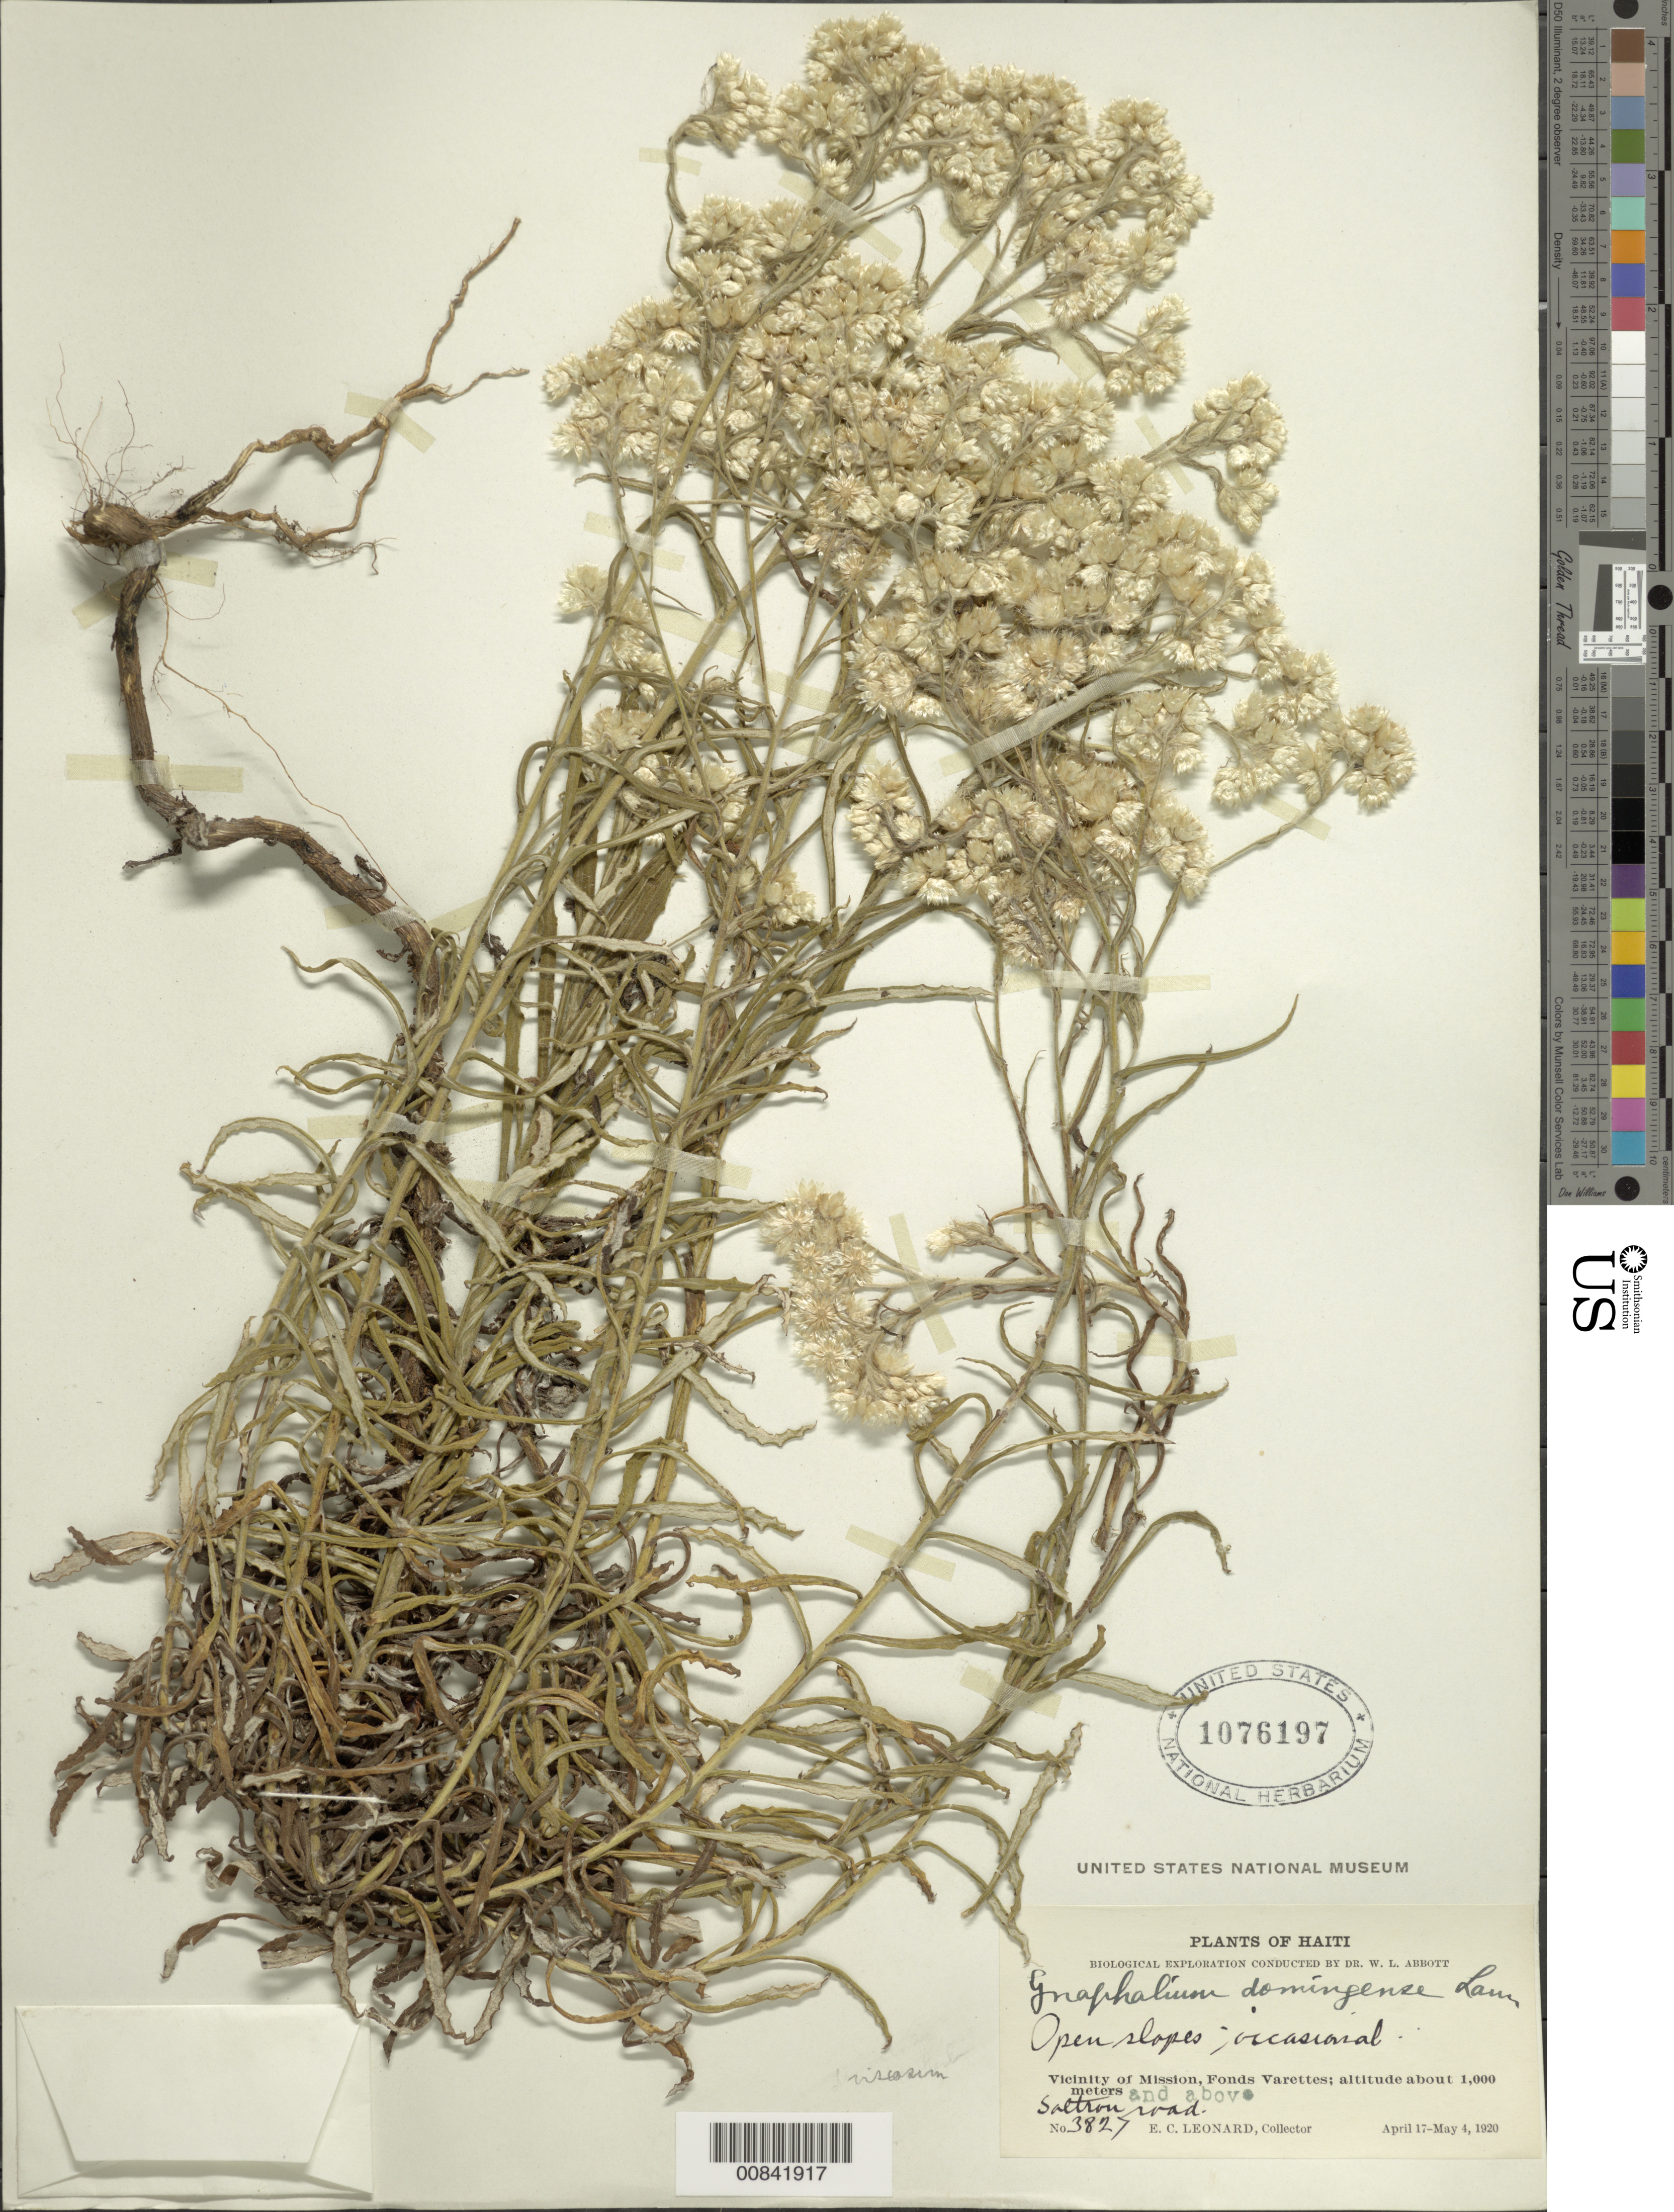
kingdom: Plantae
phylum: Tracheophyta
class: Magnoliopsida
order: Asterales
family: Asteraceae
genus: Pseudognaphalium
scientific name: Pseudognaphalium scythiphyllum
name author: G.L. Nesom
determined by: Nesom, Guy L.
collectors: E. C. Leonard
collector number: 3827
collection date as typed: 17 Apr 1920 to 04 May 1920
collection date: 1920-04-17/1920-05-04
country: Haiti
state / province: Ouest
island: Hispaniola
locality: Vicinity of Mission, Fond Verrettes, Saltron Road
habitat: Open slopes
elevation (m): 1000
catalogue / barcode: US 1076197